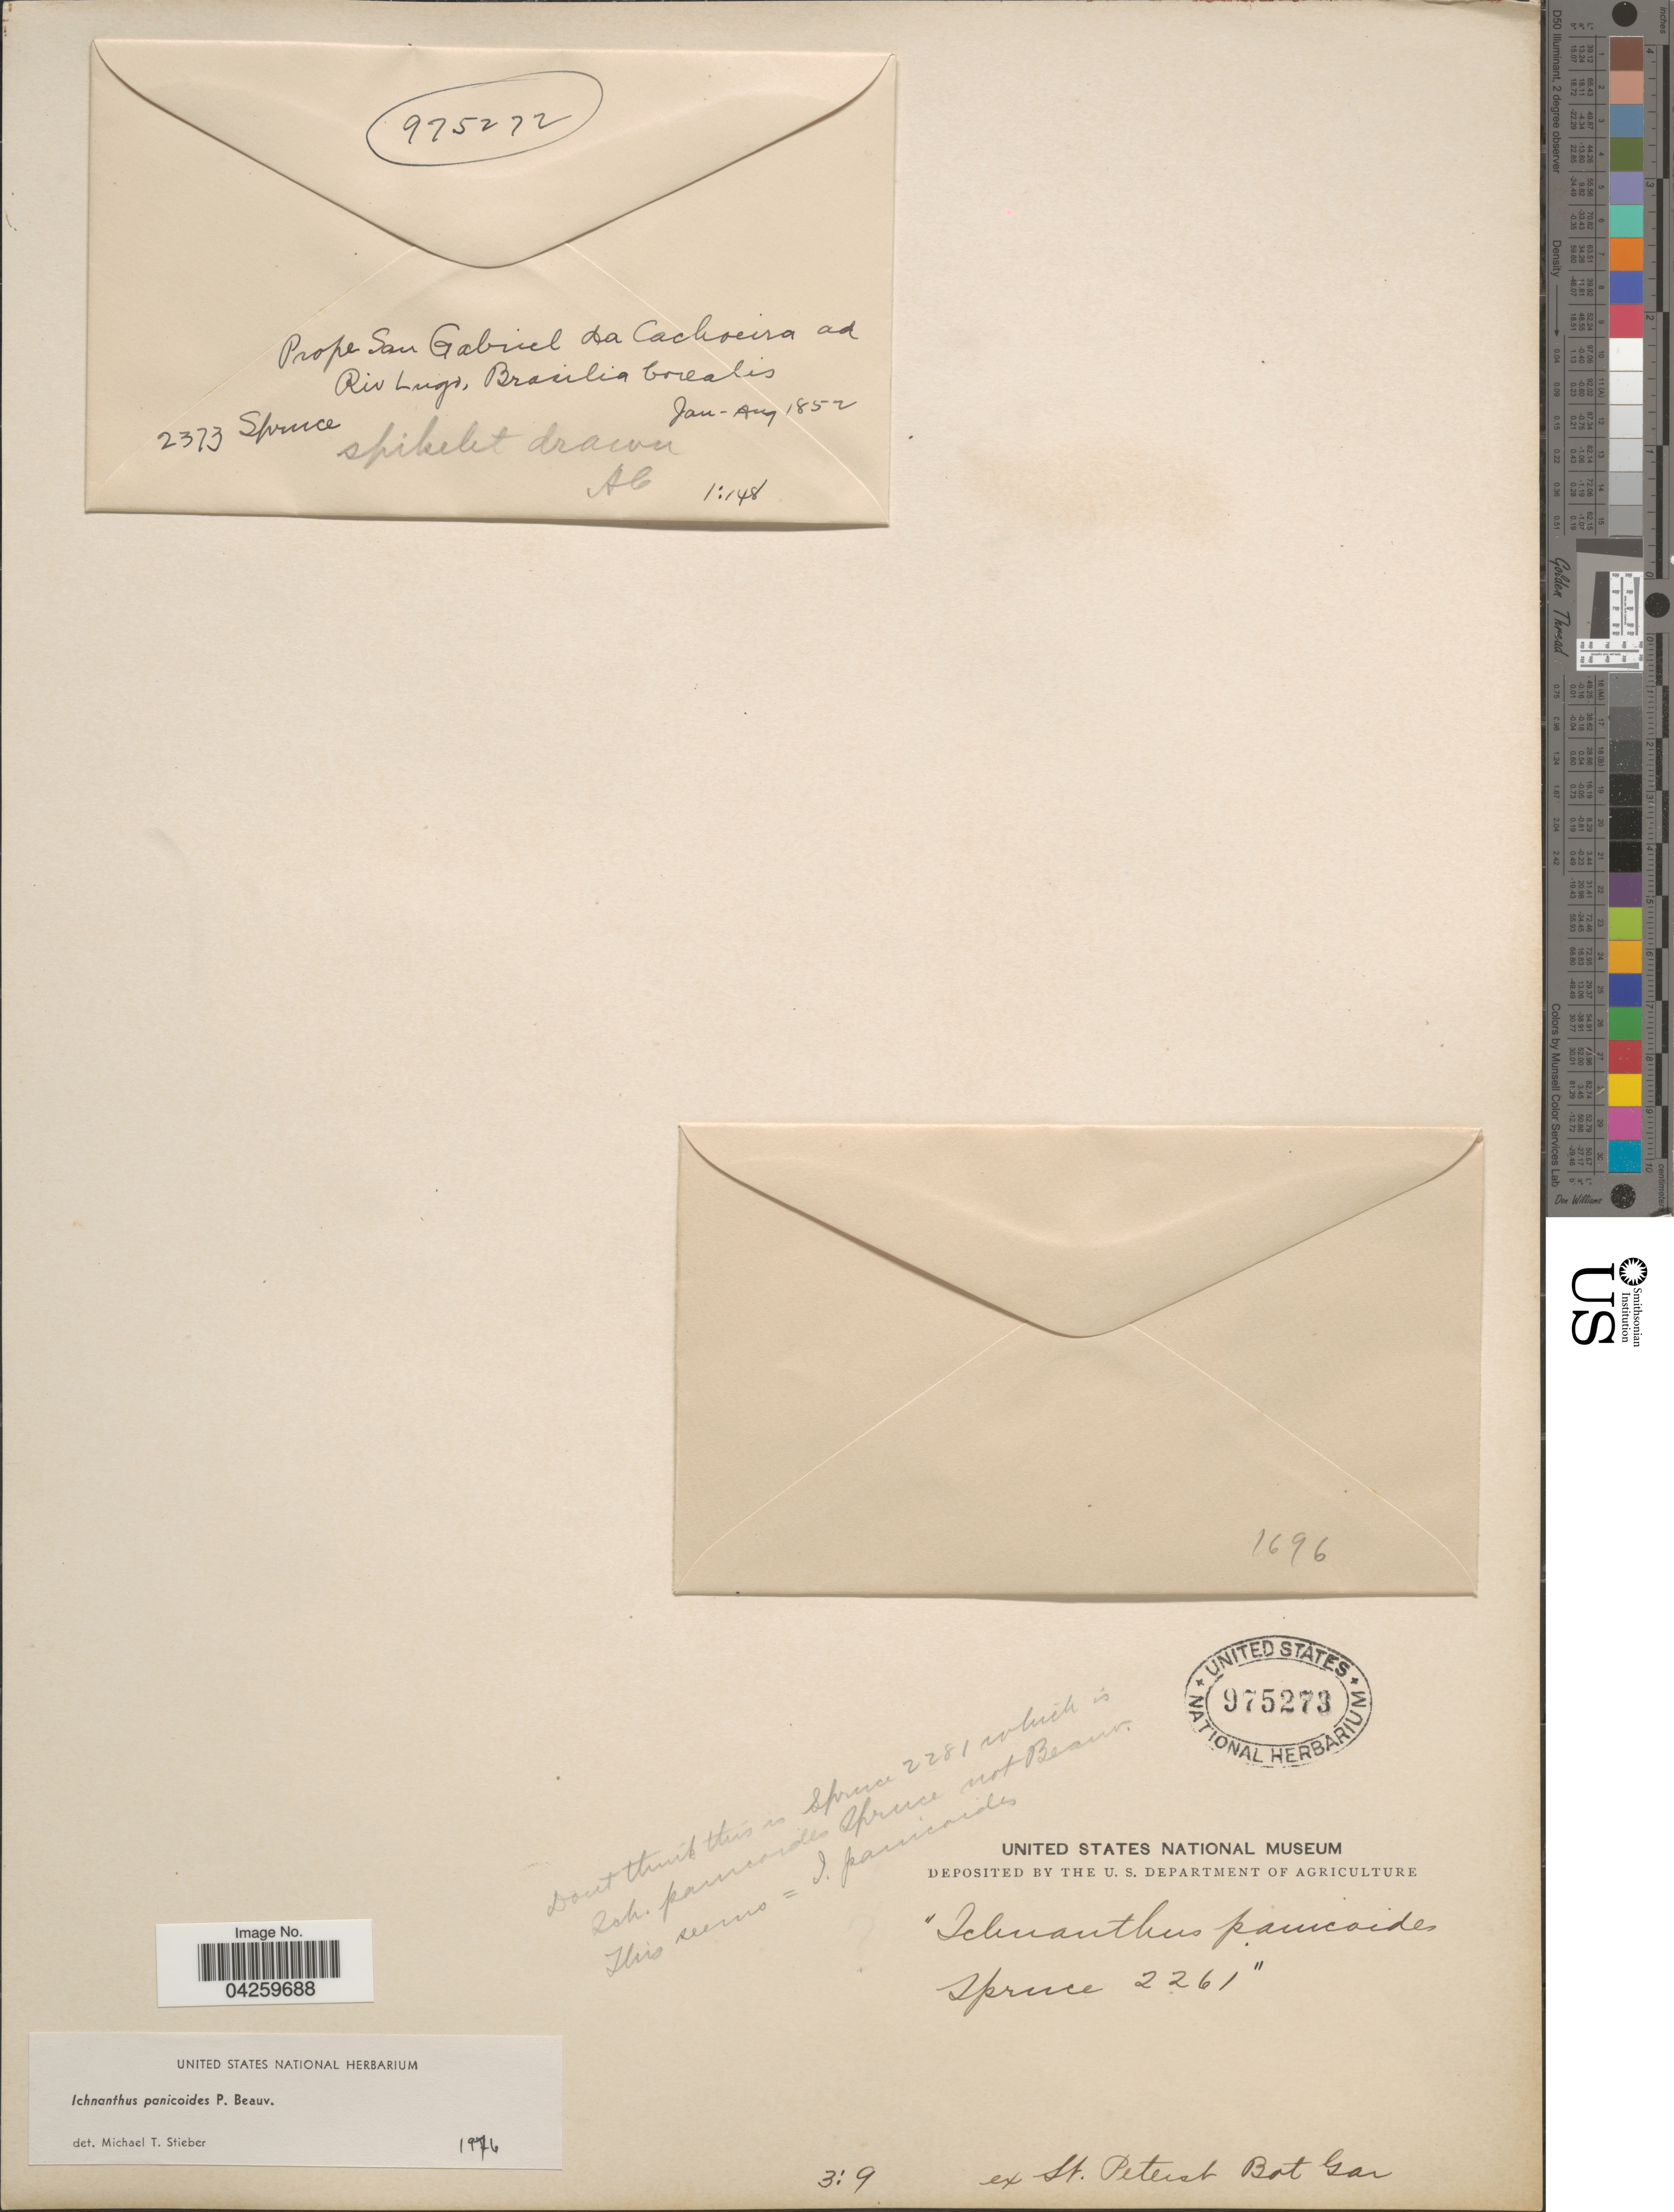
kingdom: Plantae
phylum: Tracheophyta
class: Liliopsida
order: Poales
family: Poaceae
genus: Ichnanthus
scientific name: Ichnanthus panicoides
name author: P. Beauv.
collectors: -. Spruce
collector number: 2373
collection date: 1852-01/1852-08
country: Brazil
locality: Prope San Gabriel da Cachoeira ad Rio Lugo, Brasilia borealis.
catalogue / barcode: US 975272-2